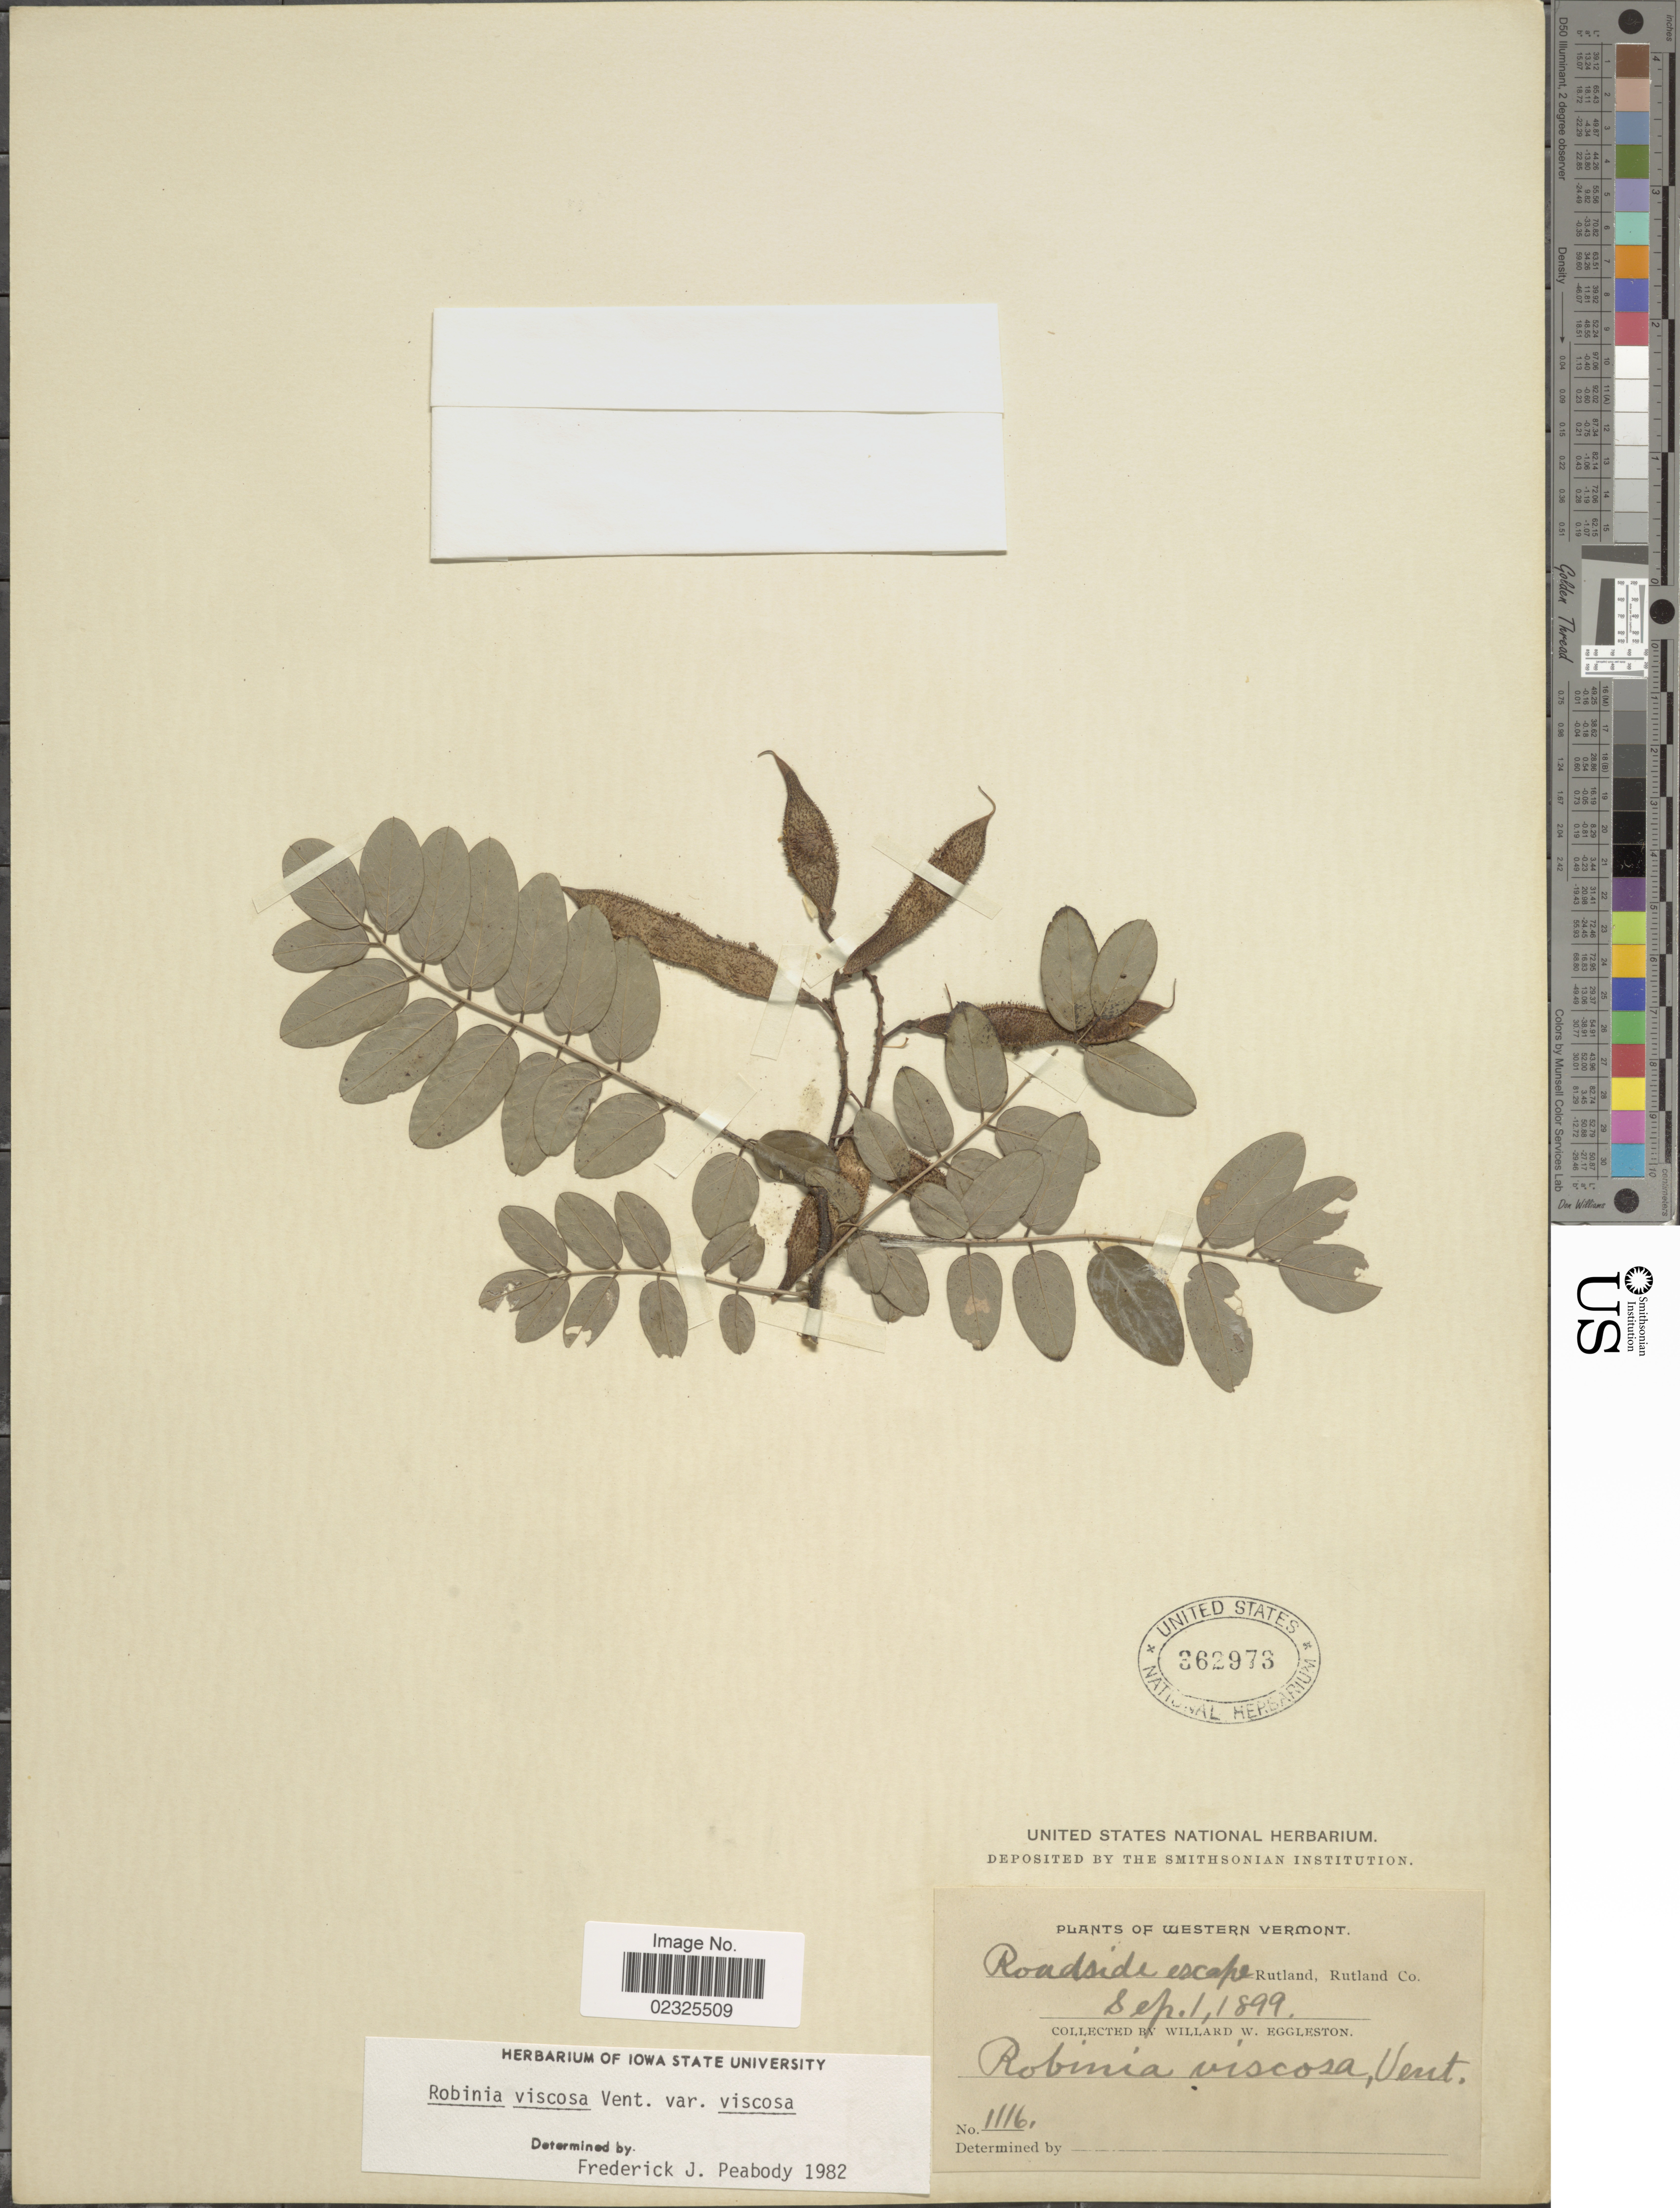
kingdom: Plantae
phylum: Tracheophyta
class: Magnoliopsida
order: Fabales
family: Fabaceae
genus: Robinia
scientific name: Robinia viscosa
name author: Vent.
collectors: W. W. Eggleston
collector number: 1116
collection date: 1899-09-01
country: United States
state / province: Vermont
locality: Western Vermont, roadside escape Rutland, Rutland Co.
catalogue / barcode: US 362973